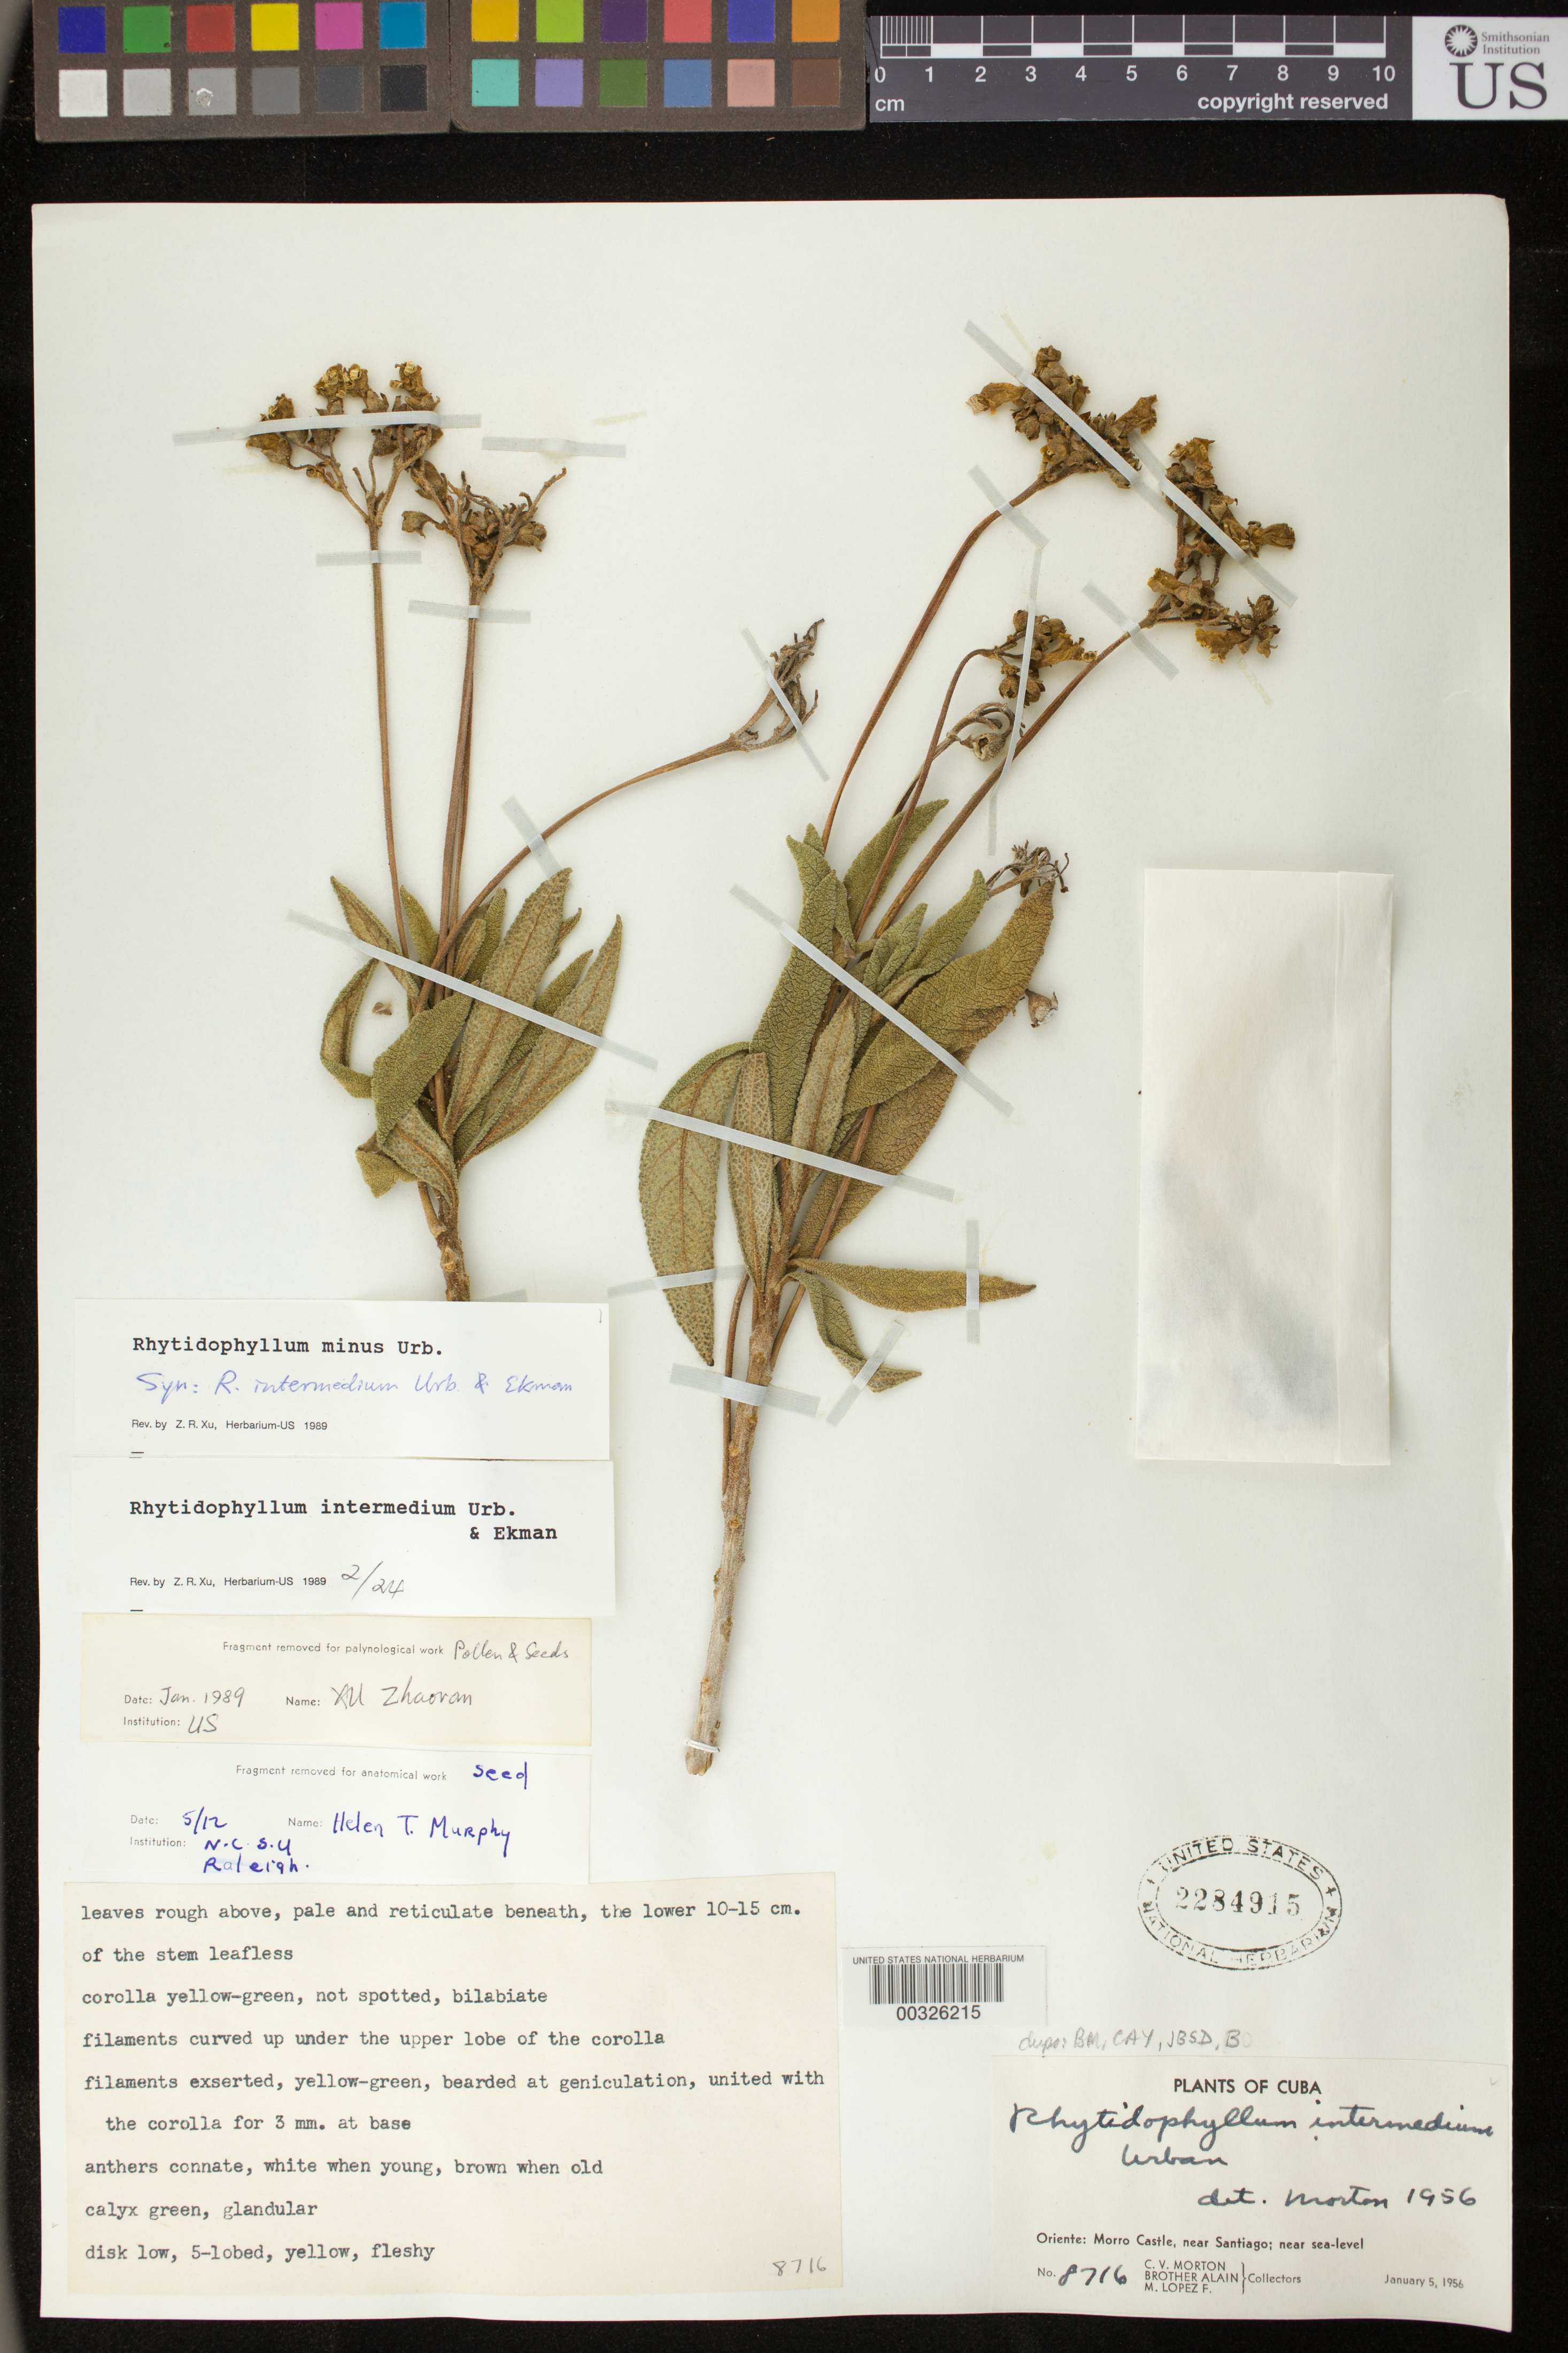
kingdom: Plantae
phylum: Tracheophyta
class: Magnoliopsida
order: Lamiales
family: Gesneriaceae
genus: Rhytidophyllum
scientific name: Rhytidophyllum minus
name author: Urb.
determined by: Skog, Laurence E.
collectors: C. V. Morton, A. H. Liogier & M. Lopéz-F.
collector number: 8716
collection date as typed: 05 Jan 1956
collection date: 1956-01-05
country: Cuba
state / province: Oriente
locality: Morro Castle, near Santiago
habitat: Near sea-level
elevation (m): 0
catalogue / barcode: US 2284915